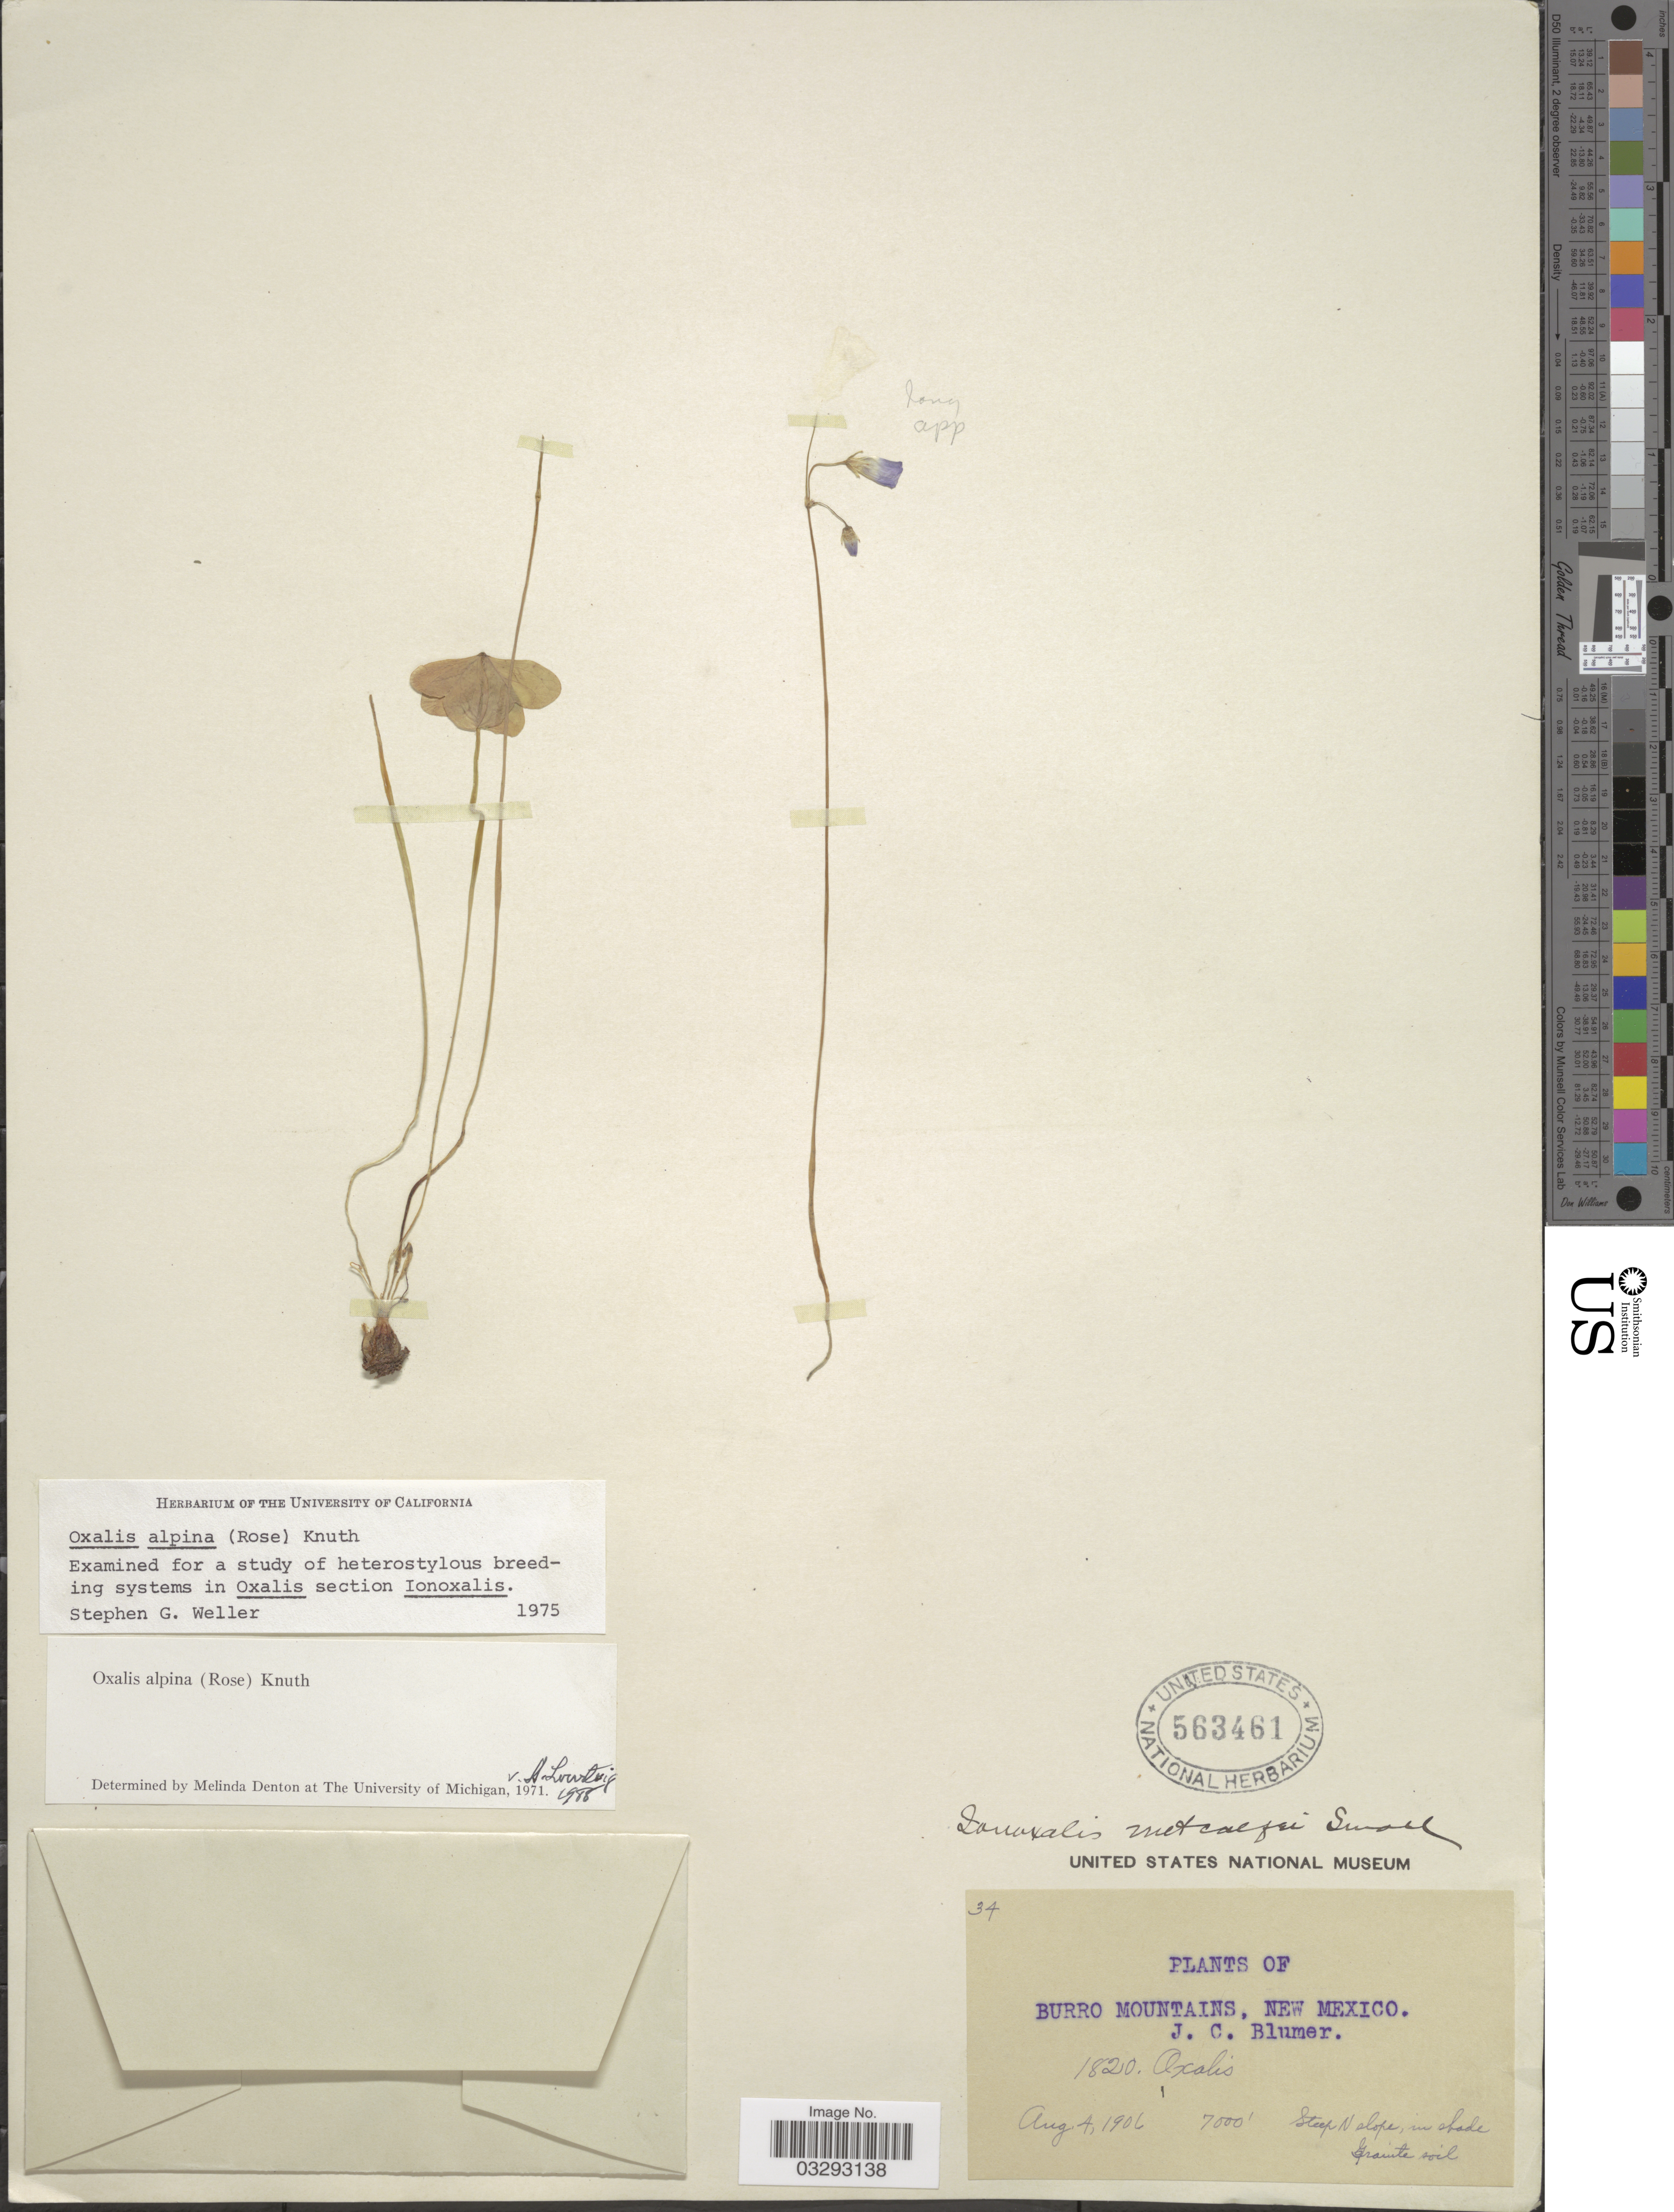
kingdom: Plantae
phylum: Tracheophyta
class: Magnoliopsida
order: Oxalidales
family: Oxalidaceae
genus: Oxalis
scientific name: Oxalis alpina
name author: (Rose) R. Knuth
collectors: J. C. Blumer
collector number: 1820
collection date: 1906-08-04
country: United States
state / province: New Mexico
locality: Burro Mountains.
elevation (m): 2134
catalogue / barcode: US 563461